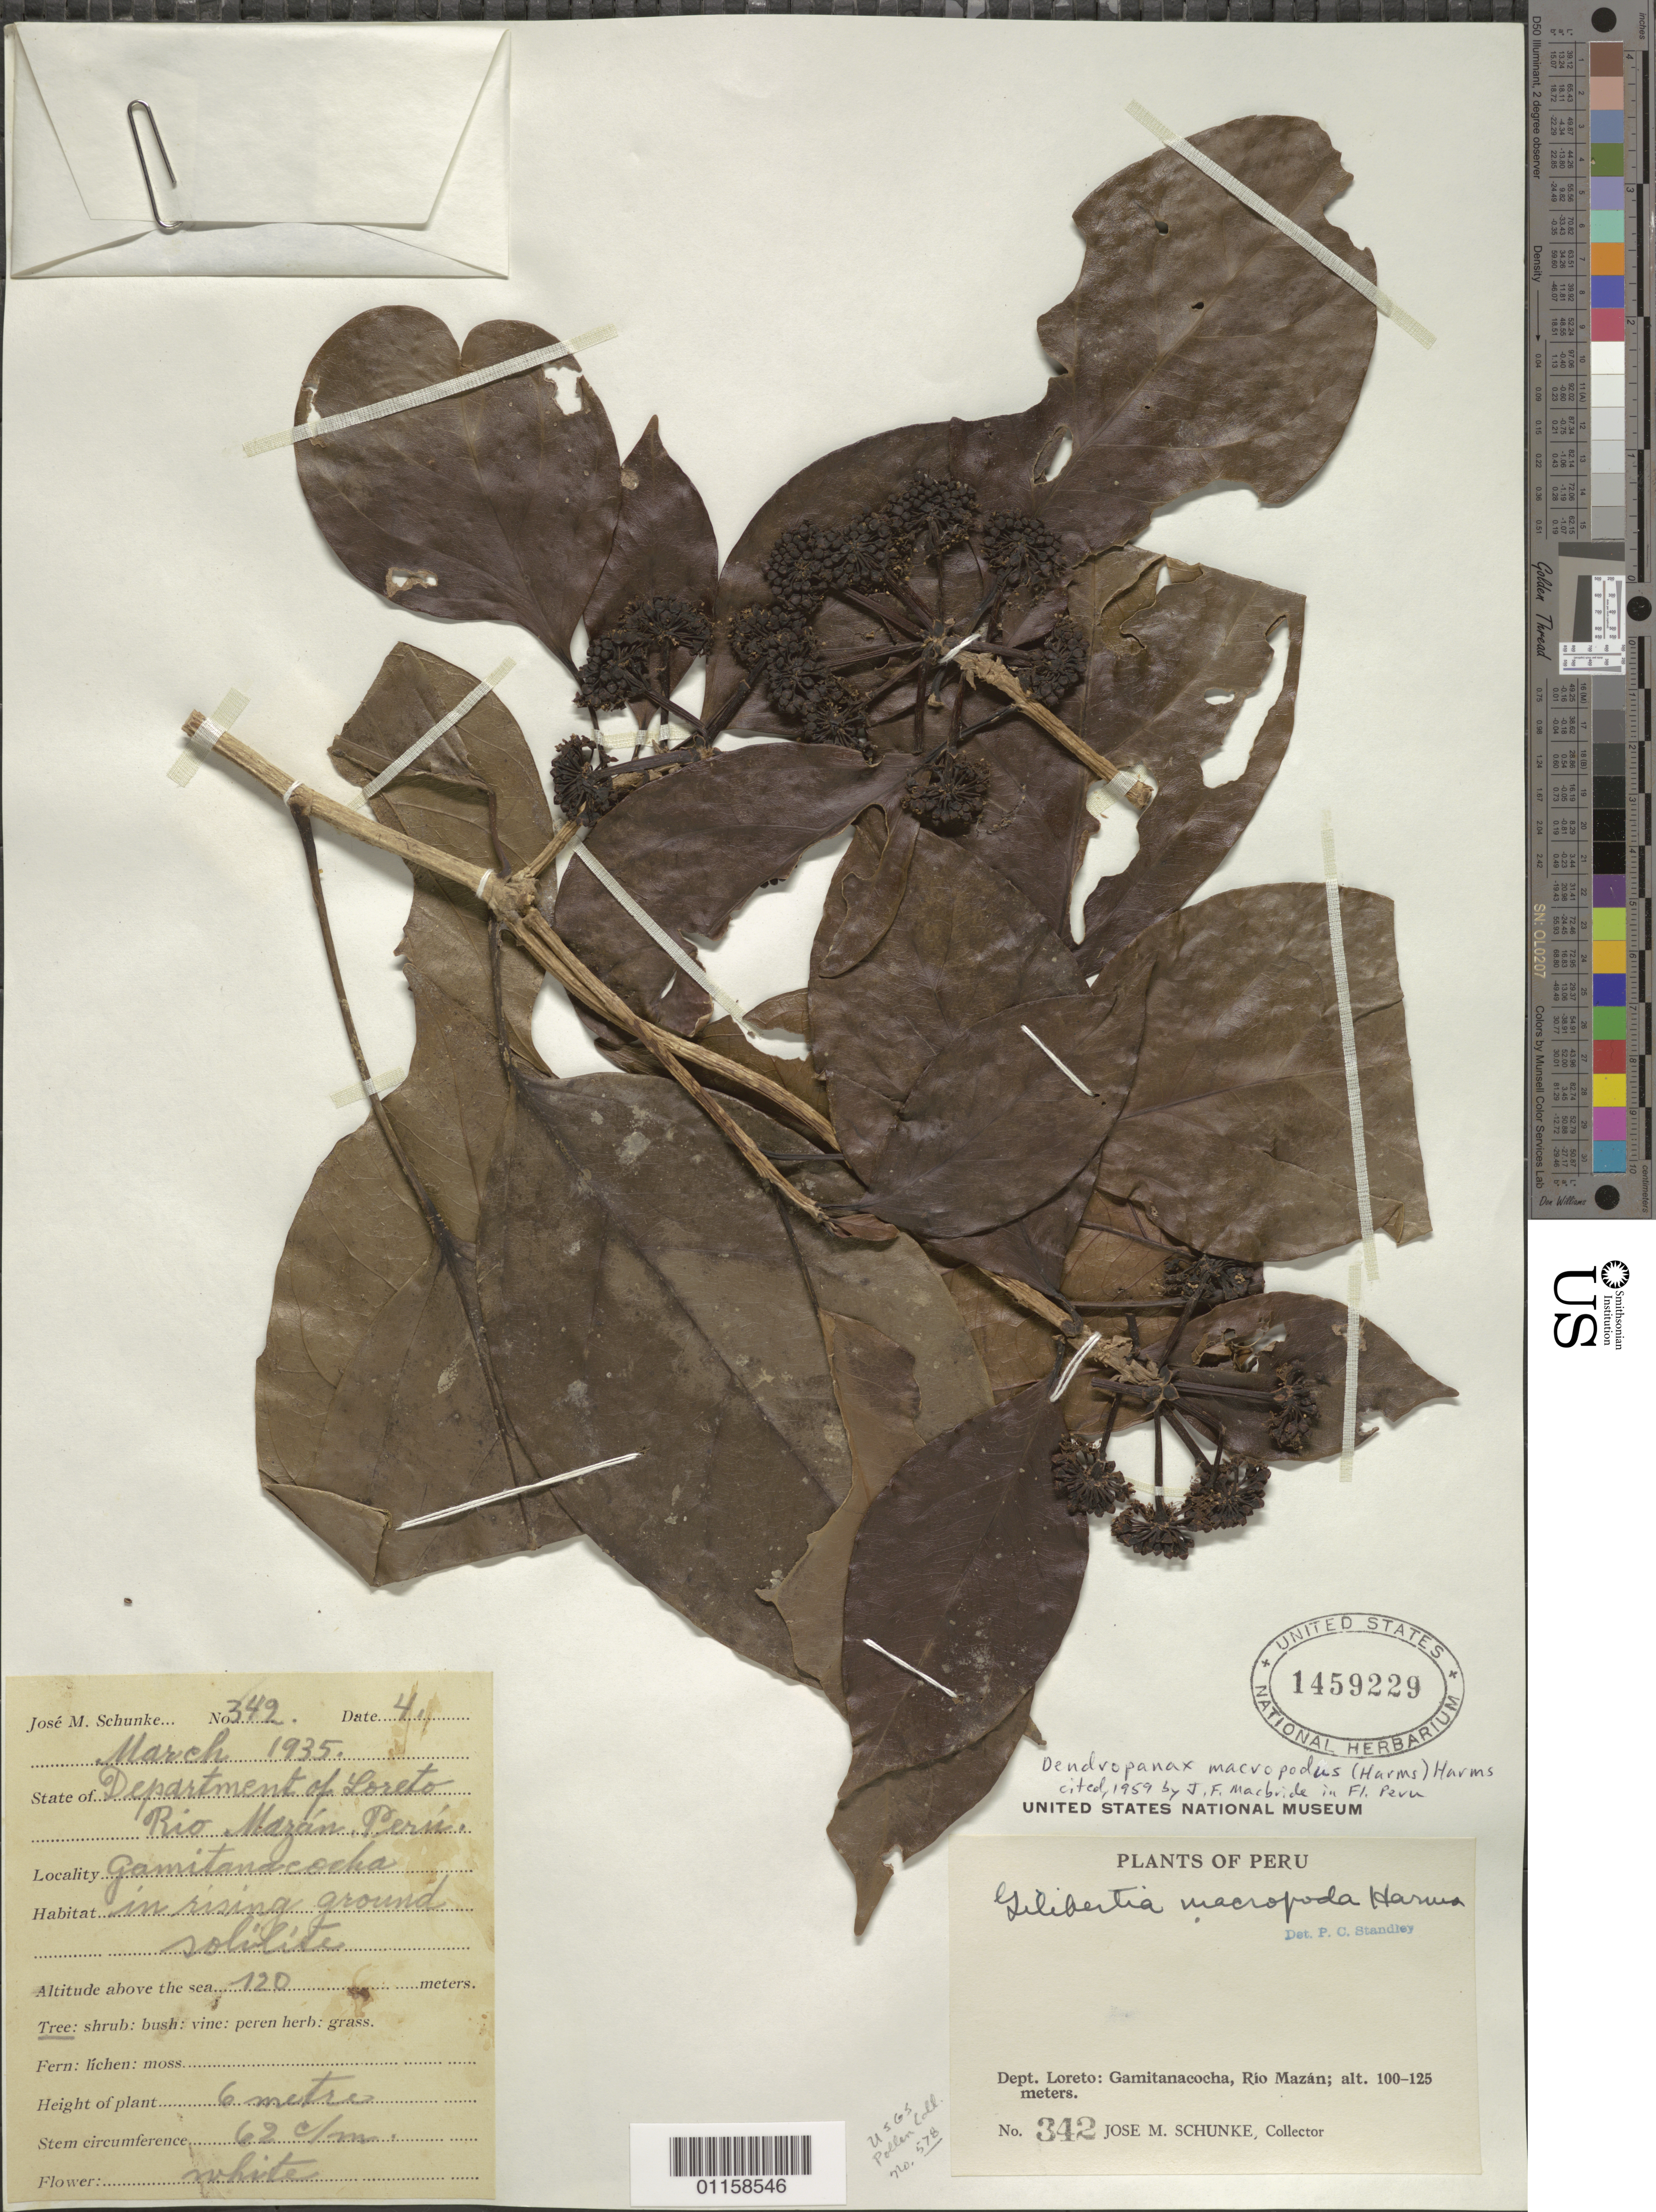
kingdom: Plantae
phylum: Tracheophyta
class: Magnoliopsida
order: Apiales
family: Araliaceae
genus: Dendropanax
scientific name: Dendropanax macropodus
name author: (Harms) Harms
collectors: J. M. Schunke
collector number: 342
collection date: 1935-03-04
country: Peru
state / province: Loreto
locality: Gamitanacocha. Rio Mazan.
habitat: Tree, in rising ground.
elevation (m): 100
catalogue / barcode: US 1459229